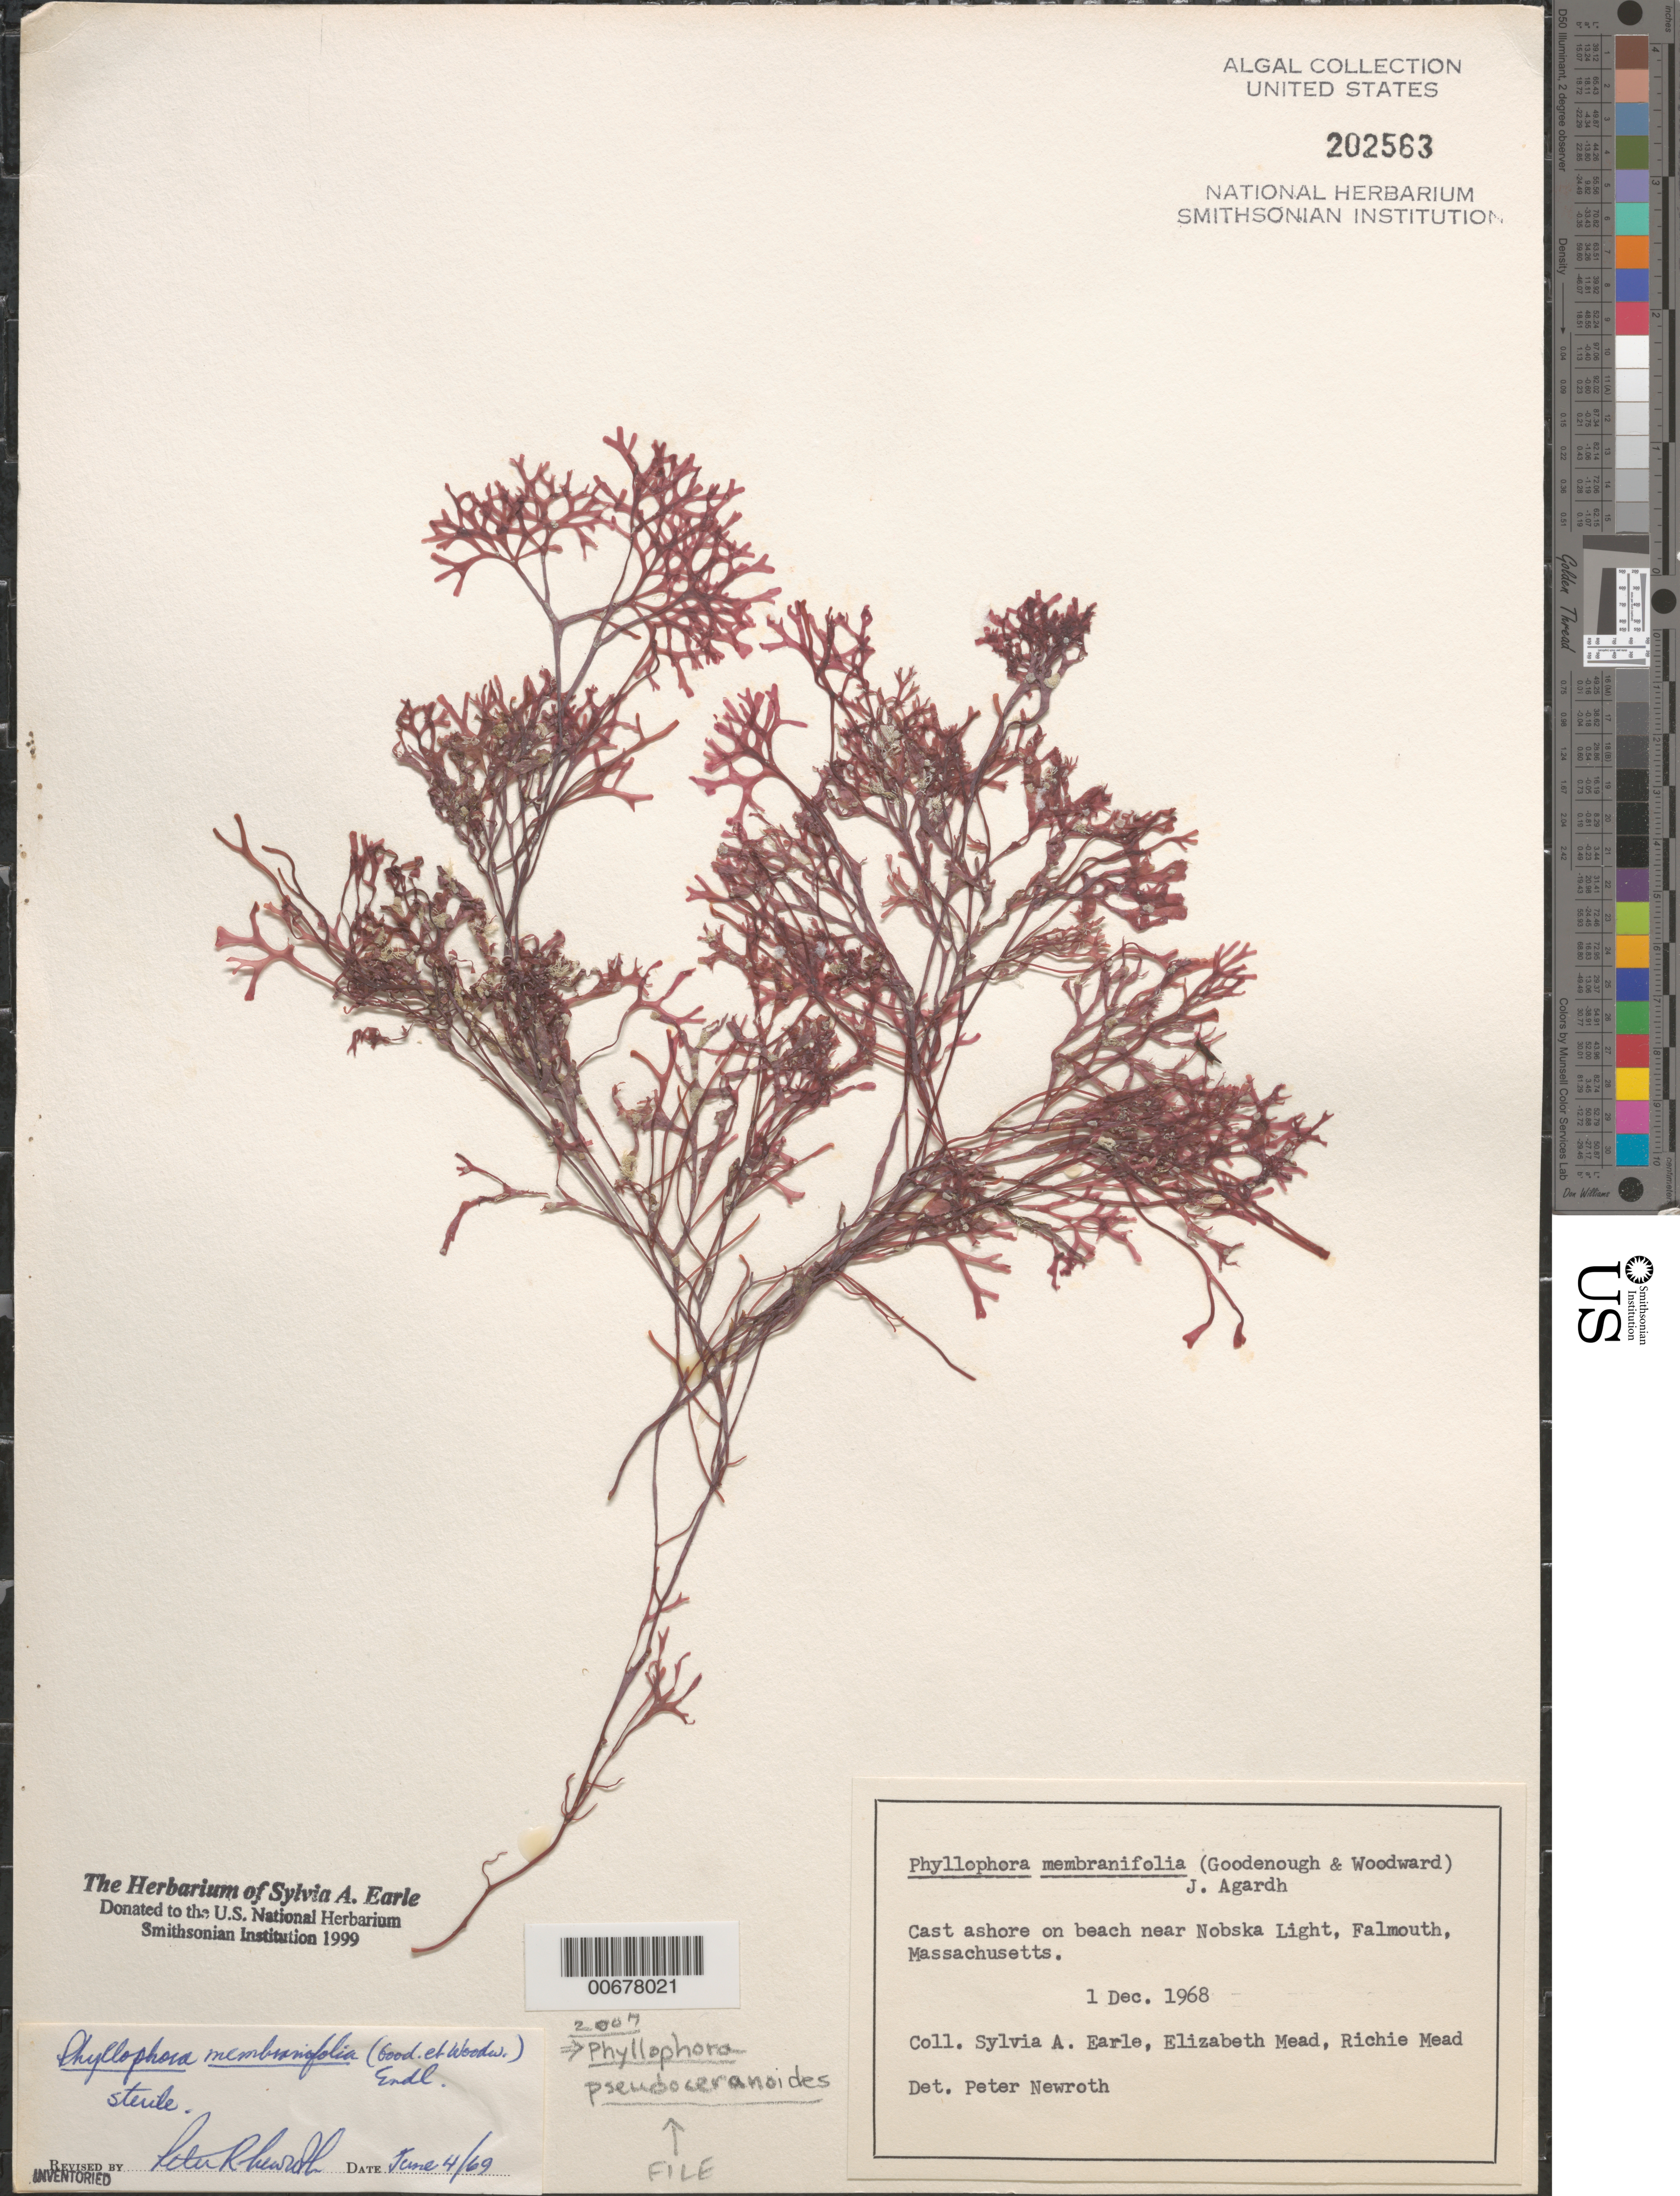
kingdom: Plantae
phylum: Rhodophyta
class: Florideophyceae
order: Gigartinales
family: Phyllophoraceae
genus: Phyllophora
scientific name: Phyllophora pseudoceranoides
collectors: S. A. Earle, E. Mead & R. Mead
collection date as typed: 01 Dec 1968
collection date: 1968-12-01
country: United States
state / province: Massachusetts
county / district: Barnstable County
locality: Falmouth, near Nobska Light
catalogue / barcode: US 202563